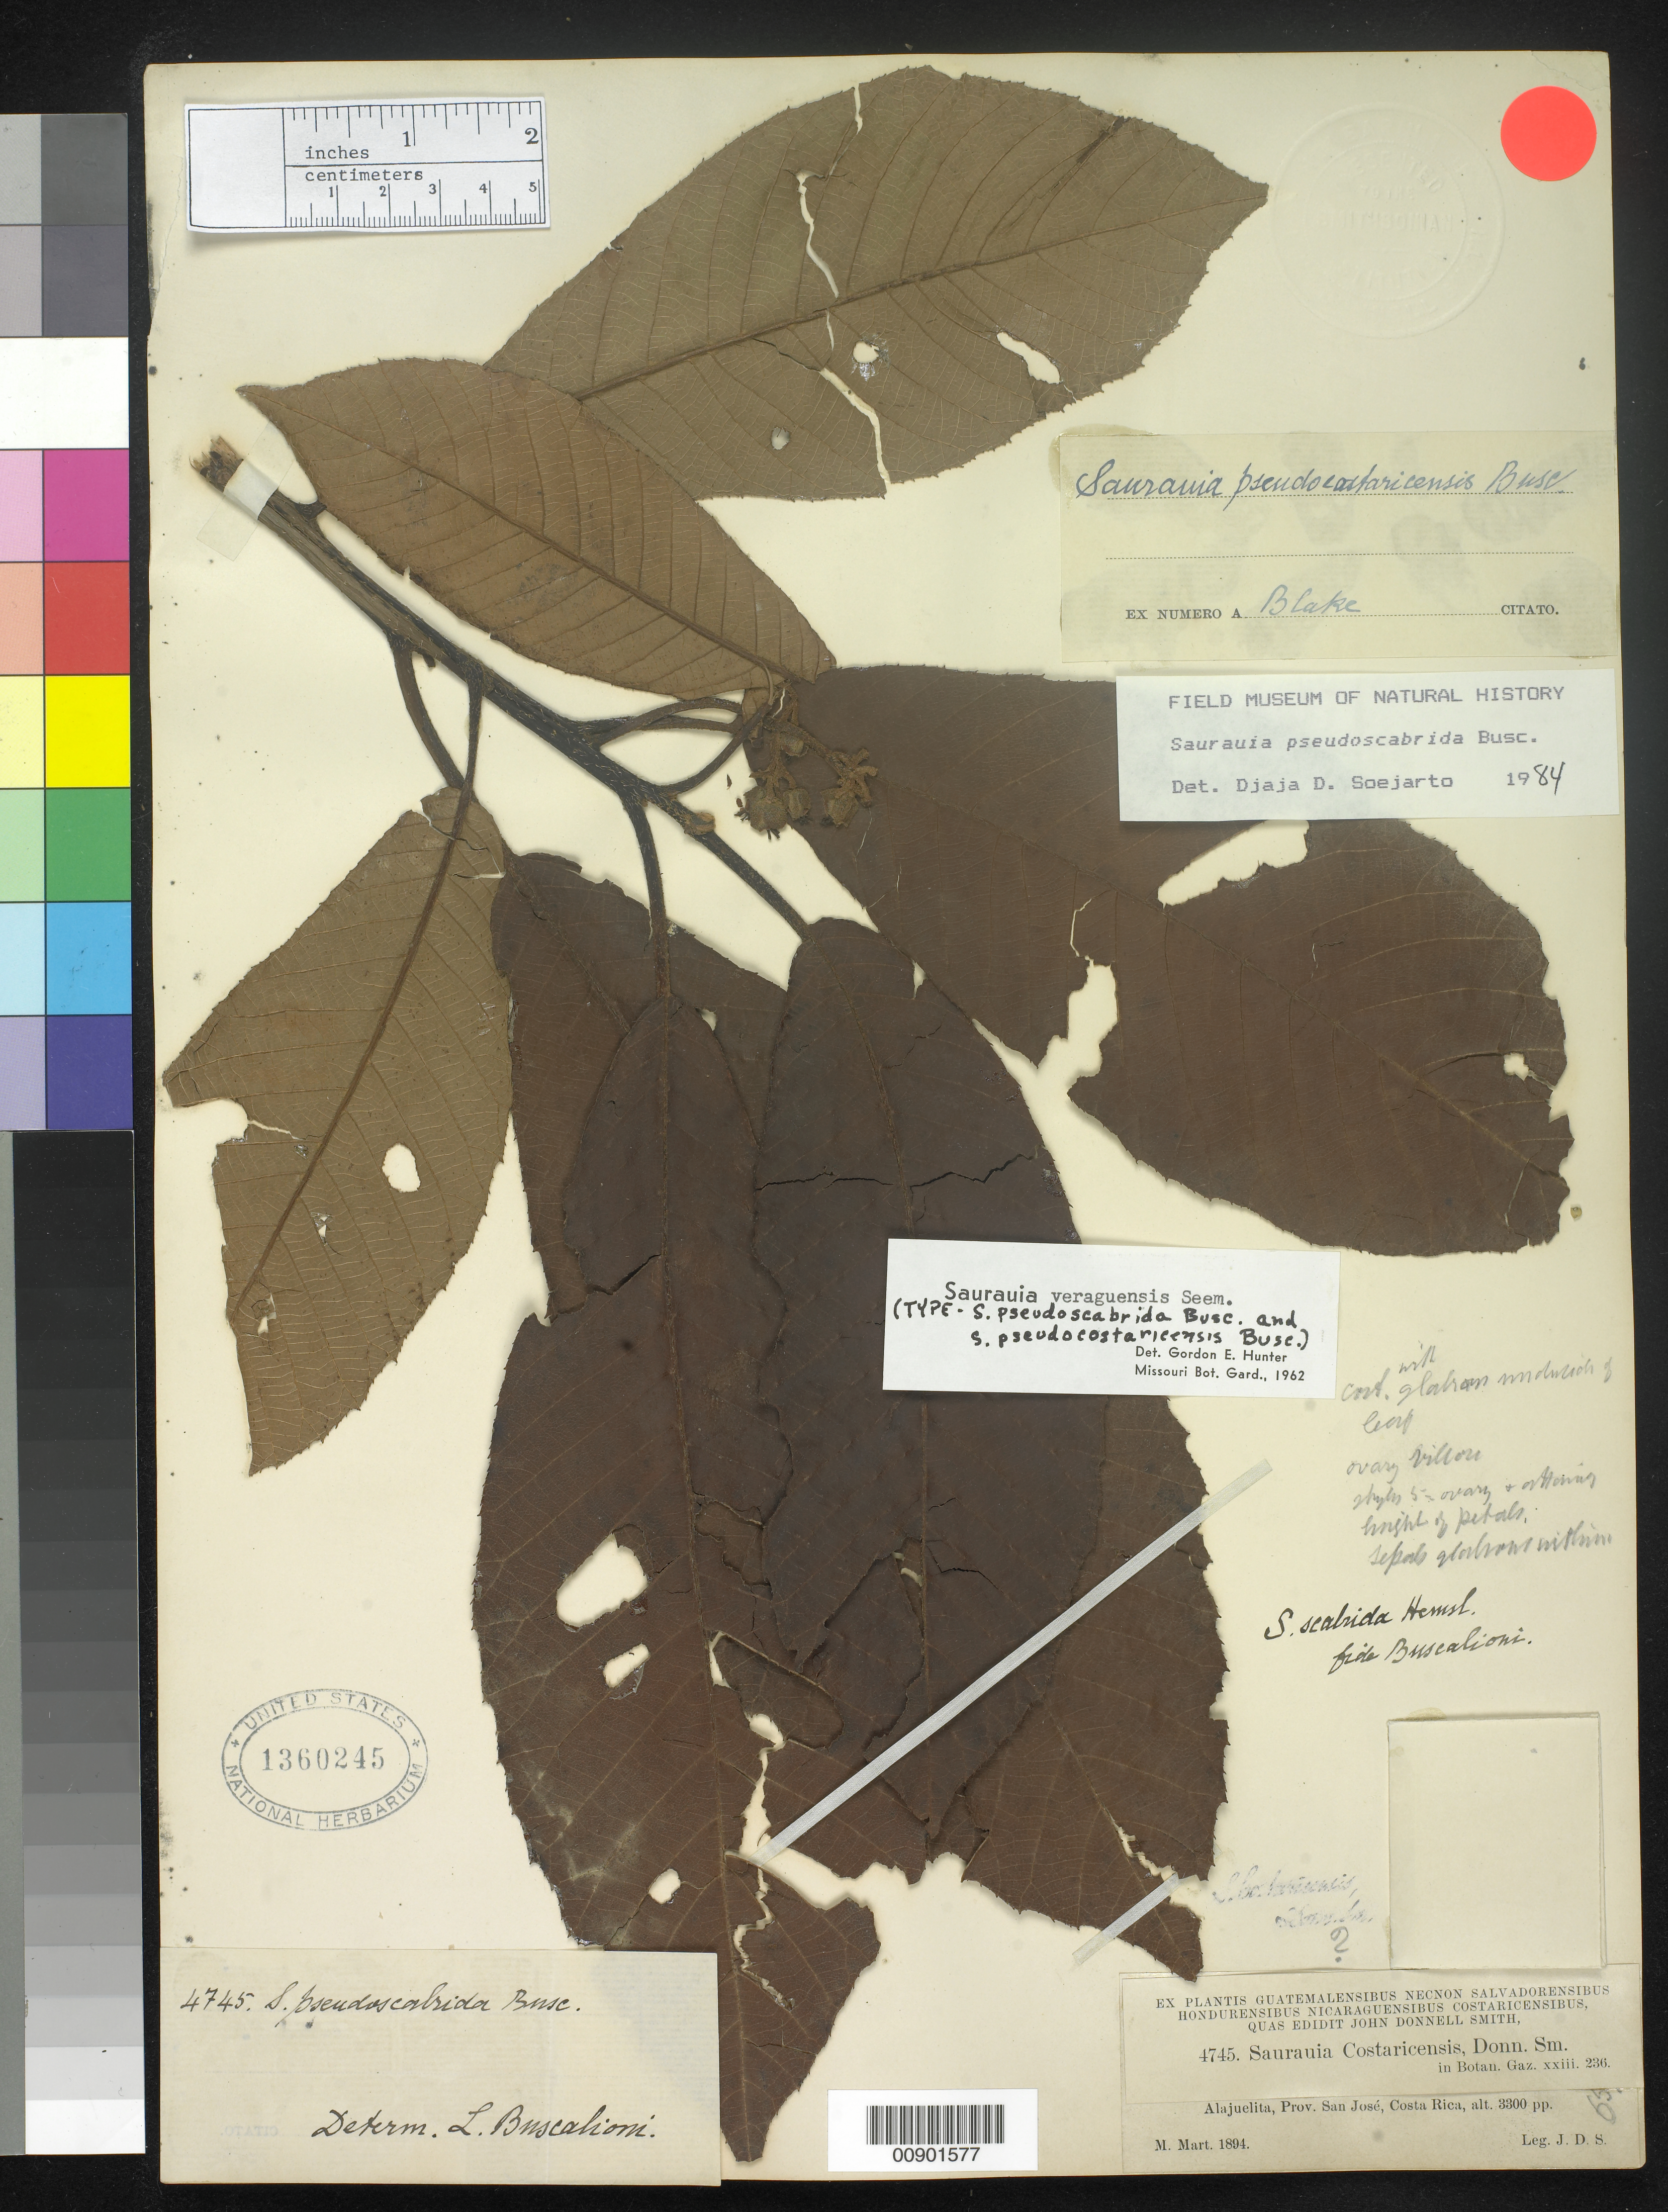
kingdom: Plantae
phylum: Tracheophyta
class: Magnoliopsida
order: Ericales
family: Actinidiaceae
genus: Saurauia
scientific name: Saurauia pseudoscabrida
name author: Buscal.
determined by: Soejarto, D. D.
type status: Type Collection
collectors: J. Donnell Smith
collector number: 4745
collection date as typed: Mar 1894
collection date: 1894-03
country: Costa Rica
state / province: San José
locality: Alajuelita.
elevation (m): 3300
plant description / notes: Further described in Malphighia 27: 25 (1915). Acc. to Tropicos, lectotype is Cooper 304 (Donn. Sm. 5714), designated by S.F. Blake, Contr. Gray Herb. 52: 76 (1917), with a duplicate at US (not found).; Typification of the names Saurauia pseudoscabrida & S. pseudocostaricensis is ambiguous & confusing; Buscalioni seems to cite different collections for S. pseudocostaricensis in 1912 & 1915.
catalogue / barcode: US 1360245